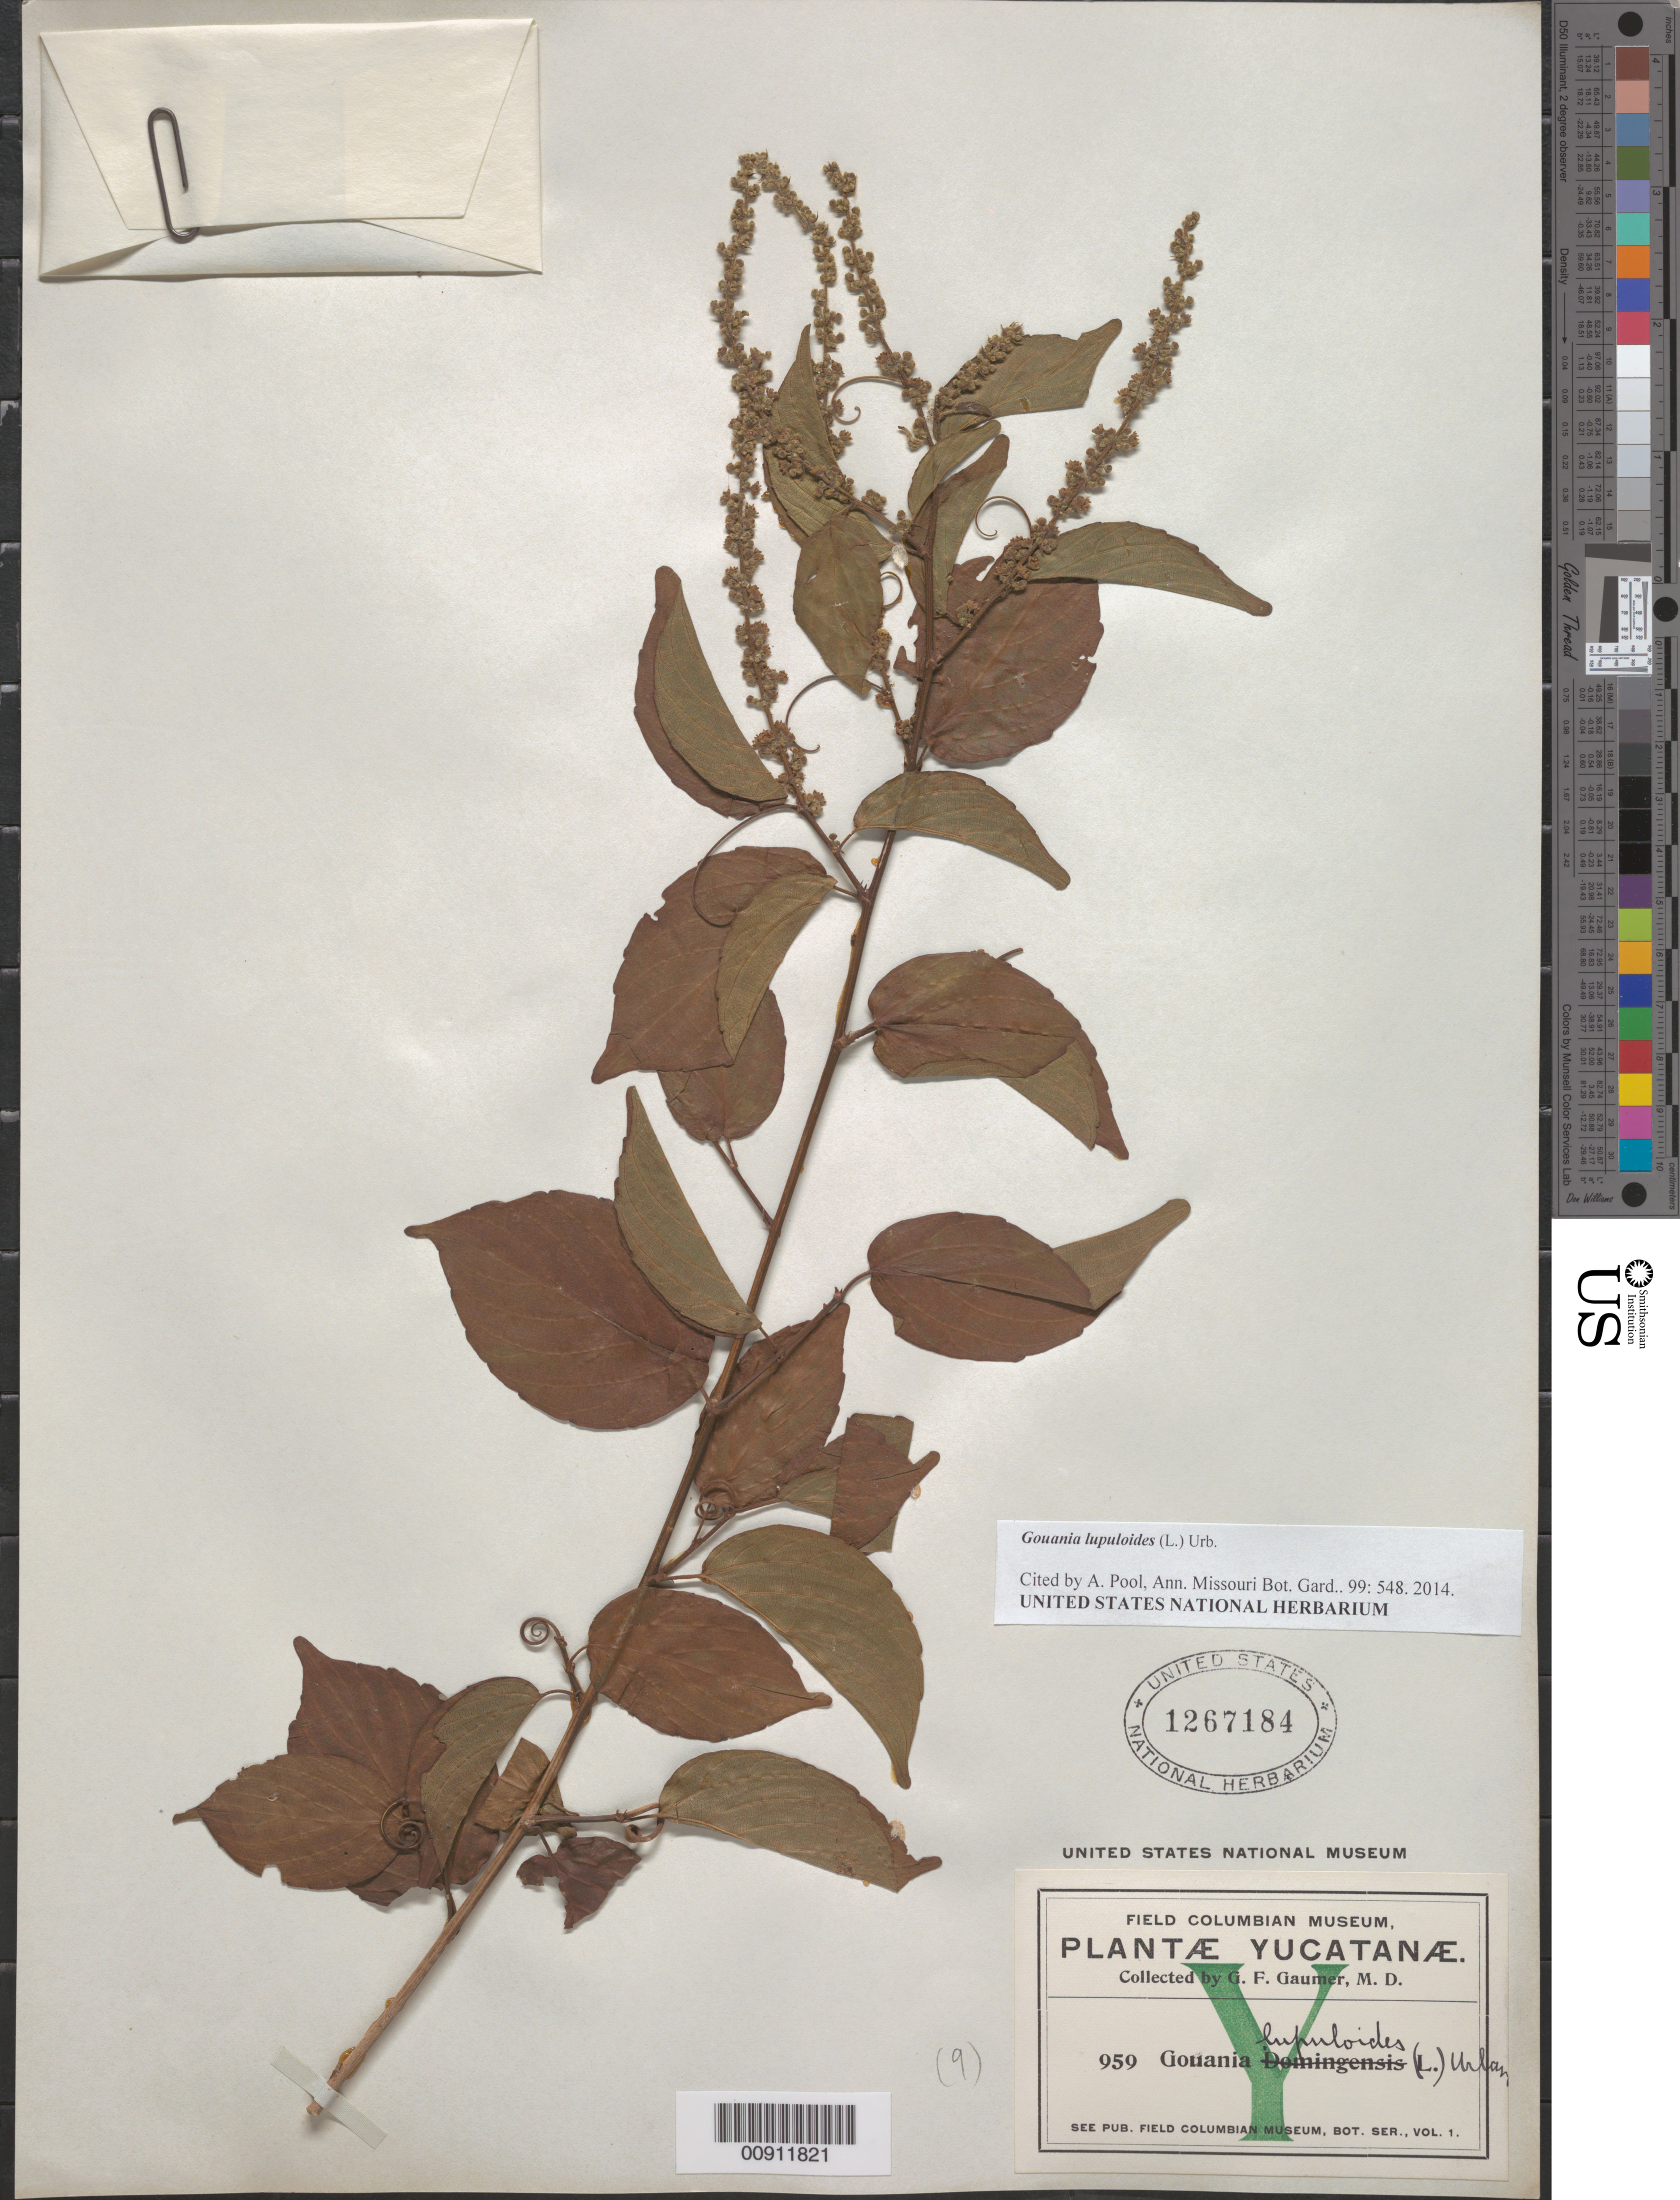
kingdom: Plantae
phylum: Tracheophyta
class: Magnoliopsida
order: Rosales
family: Rhamnaceae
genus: Gouania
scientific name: Gouania lupuloides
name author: (L.) Urb.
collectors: G. F. Gaumer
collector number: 959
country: Mexico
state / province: Yucatán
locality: Yucatán.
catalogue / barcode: US 1267184